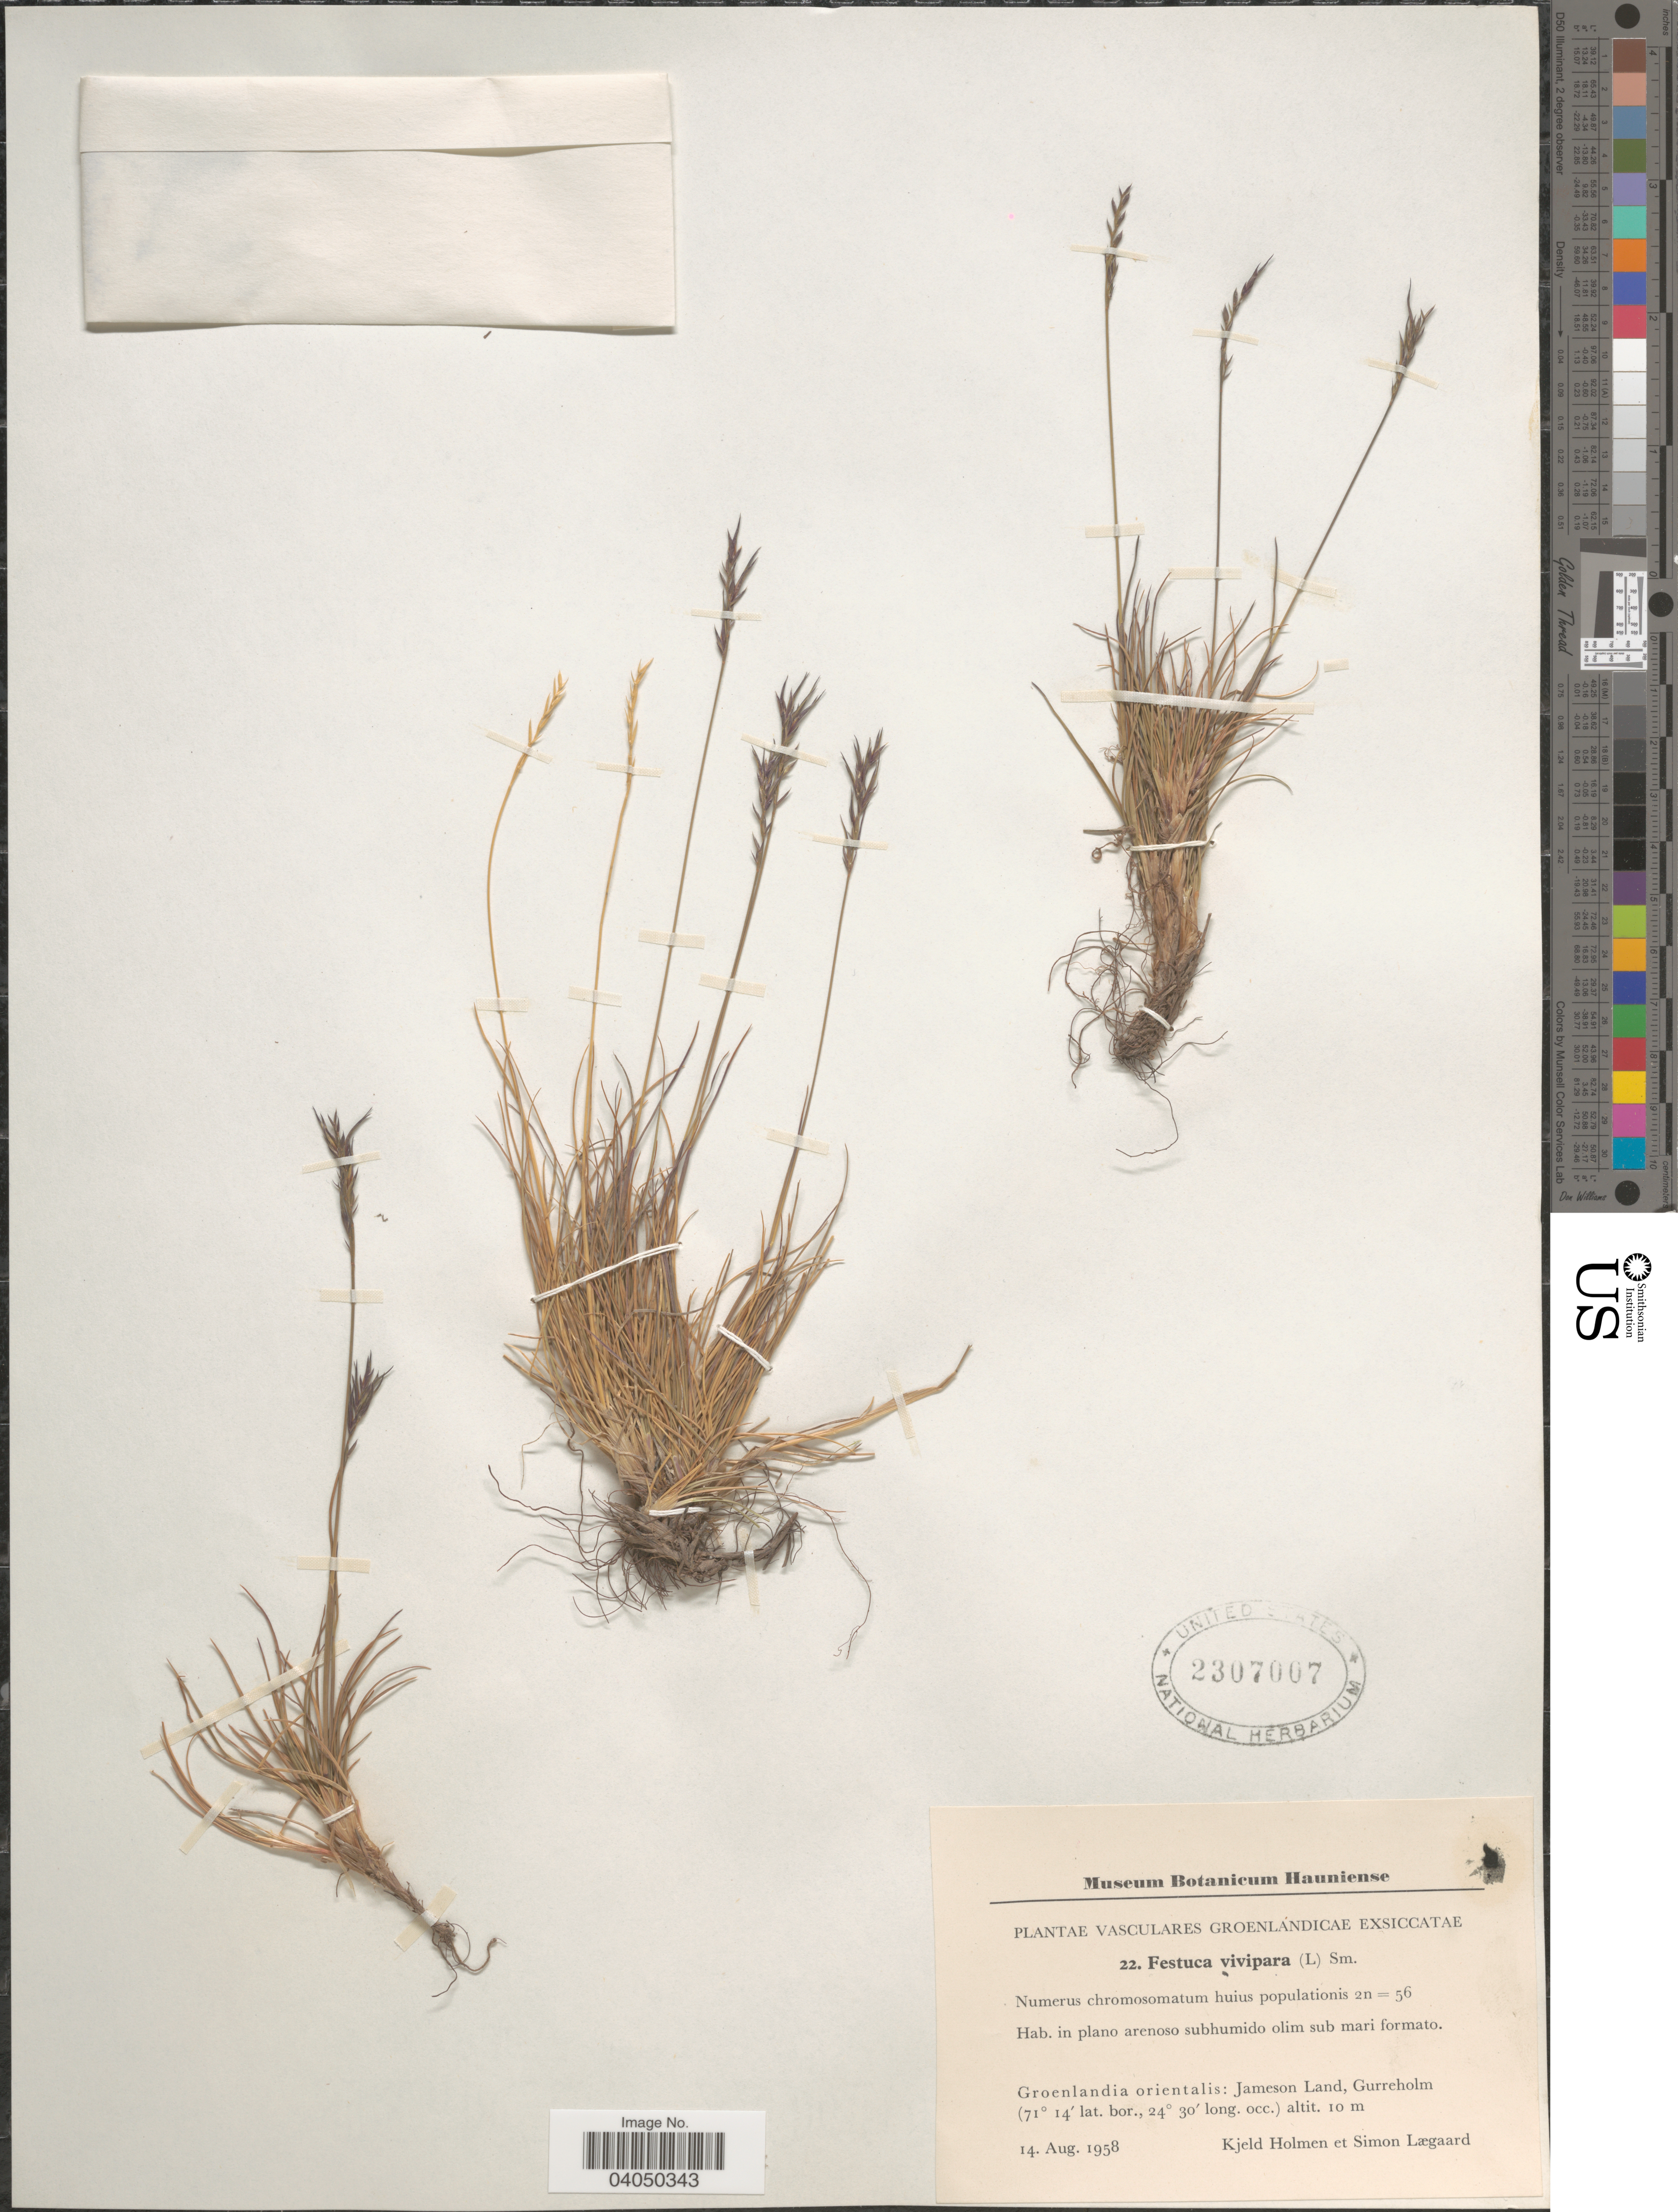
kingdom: Plantae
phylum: Tracheophyta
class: Liliopsida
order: Poales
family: Poaceae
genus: Festuca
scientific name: Festuca vivipara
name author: (L.) Sm.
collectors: K. A. Holmen & S. Lægaard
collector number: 22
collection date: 1958-08-14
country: Greenland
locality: Vasculares Groenlandicae. Groenlandia orientalis: Jameson Land, Gurreholm.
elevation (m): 10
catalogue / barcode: US 2307007